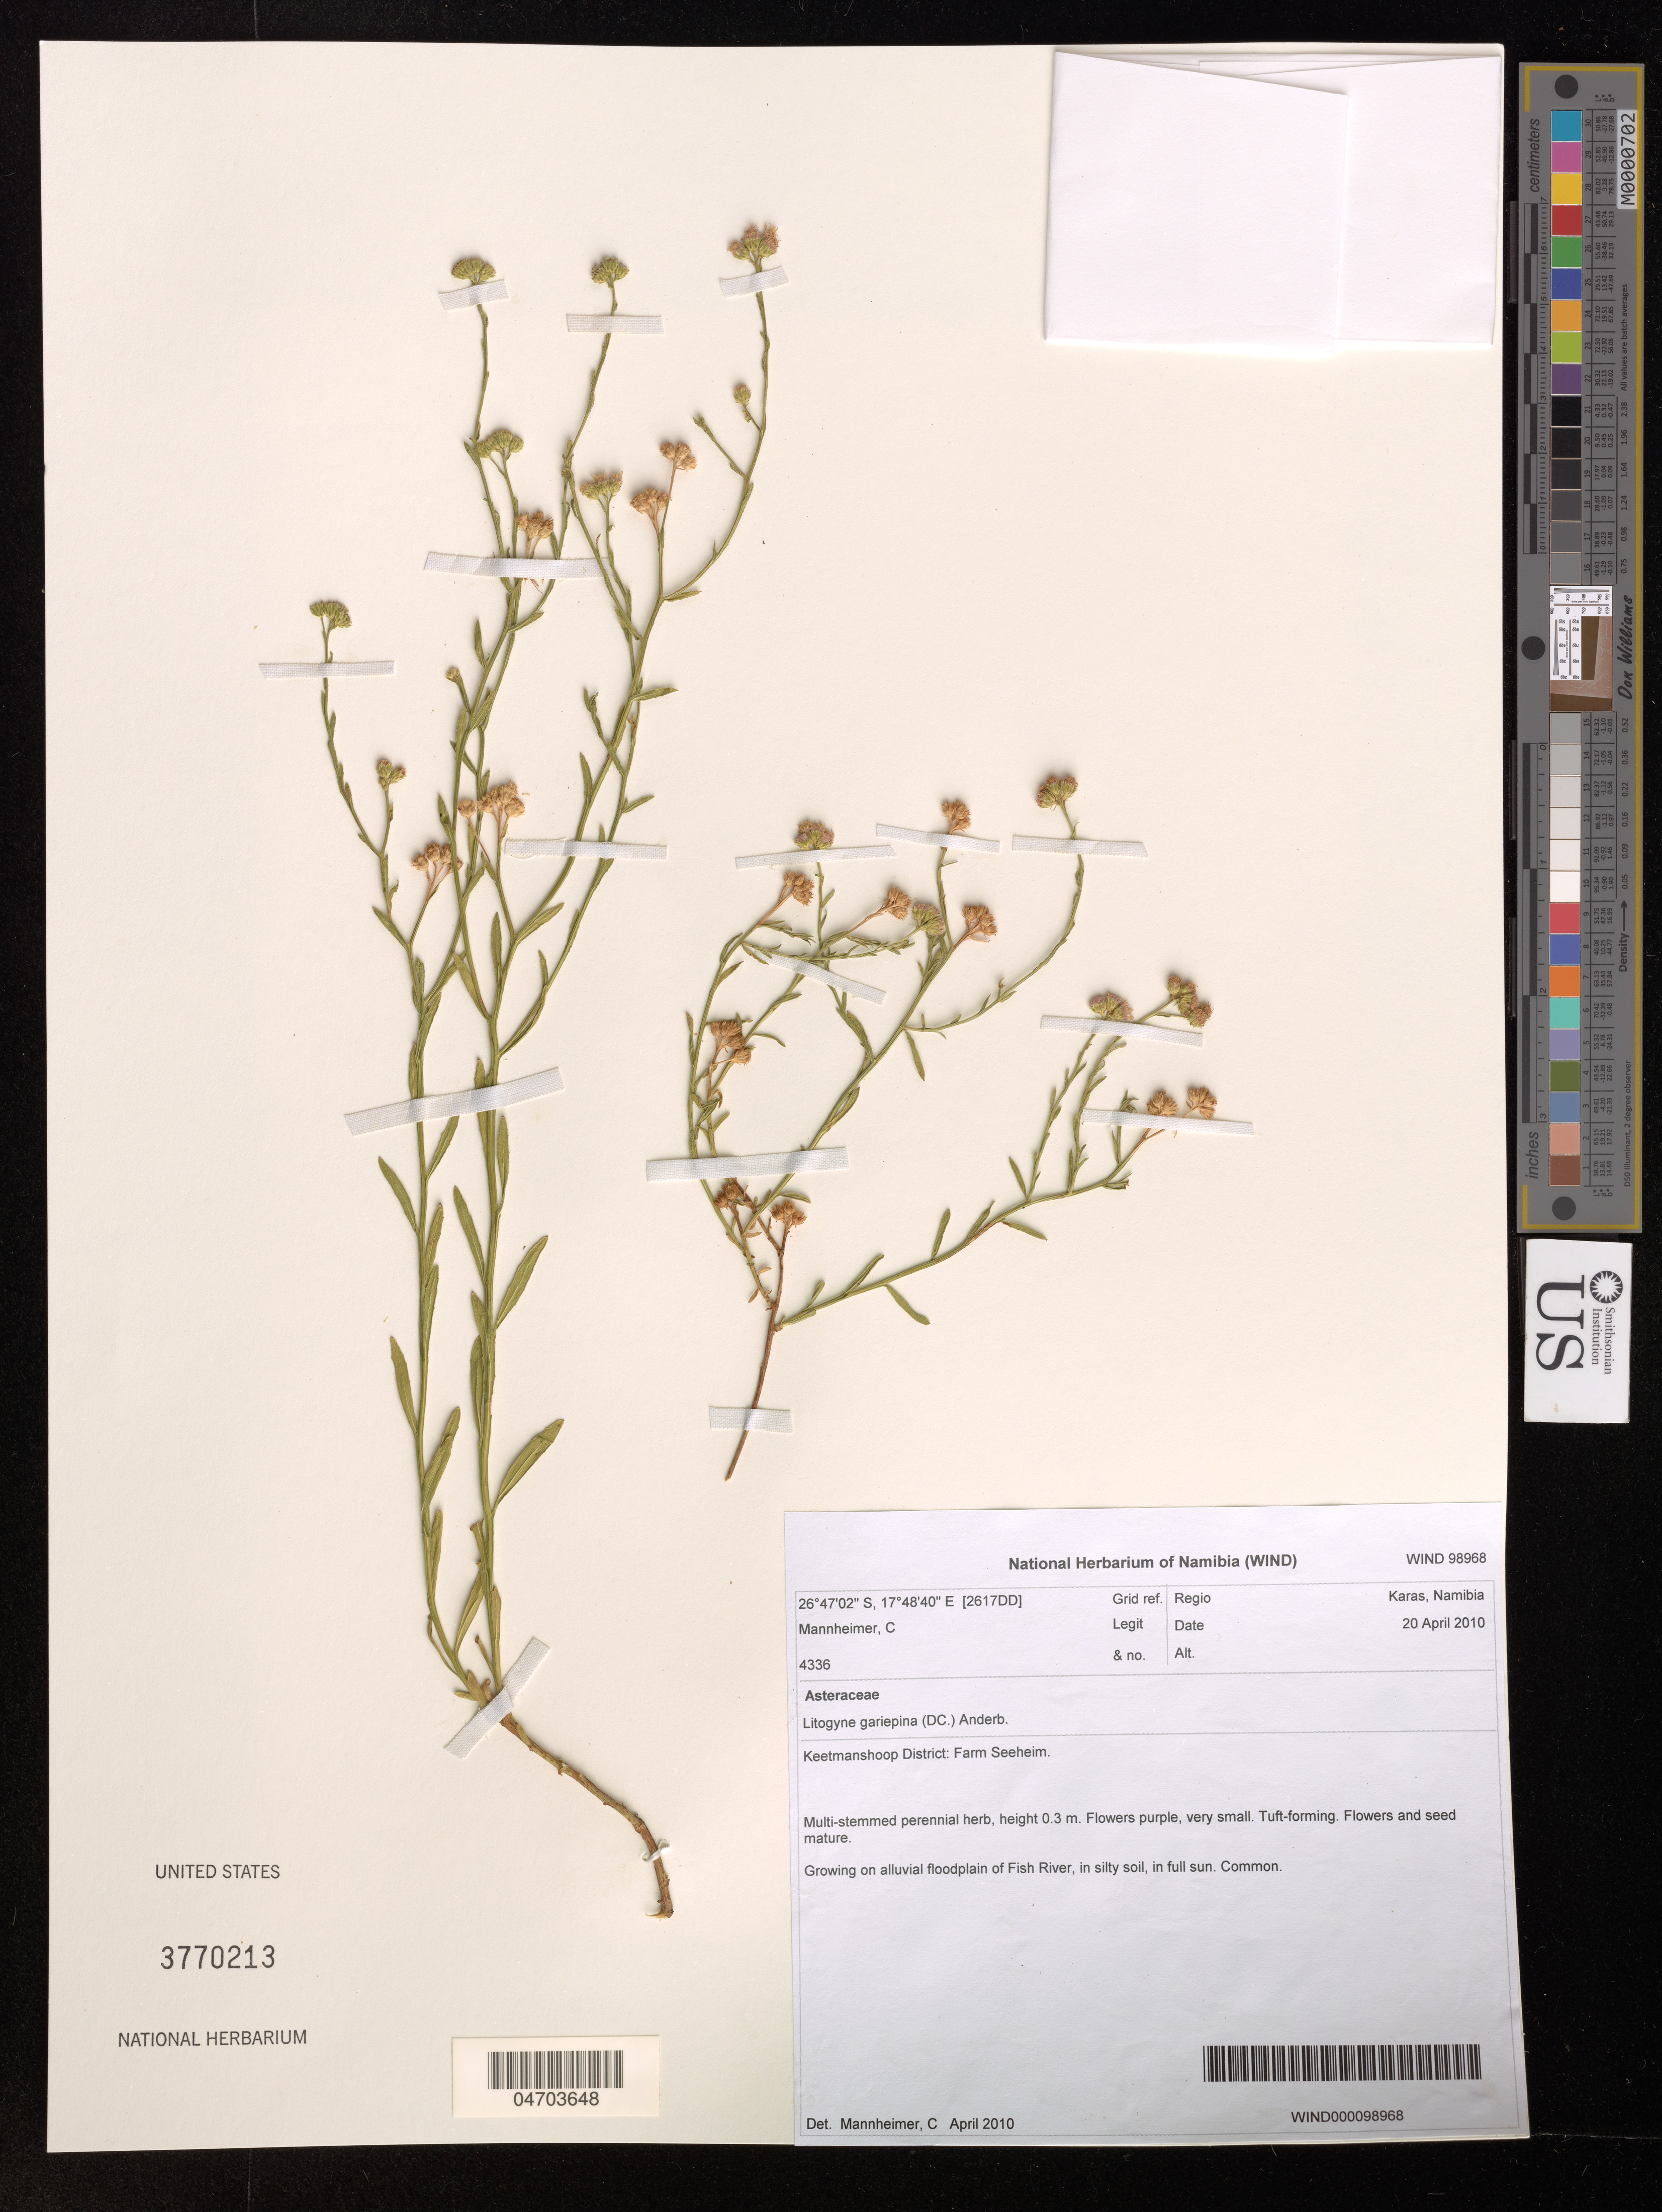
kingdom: Plantae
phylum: Tracheophyta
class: Magnoliopsida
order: Asterales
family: Asteraceae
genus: Litogyne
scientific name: Litogyne gariepina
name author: (DC.) Anderb.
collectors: C. Mannheimer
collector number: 4336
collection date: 2010-04-20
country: Namibia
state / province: Karas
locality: Keetmanshoop District: Farm Seeheim.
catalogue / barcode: US 3770213